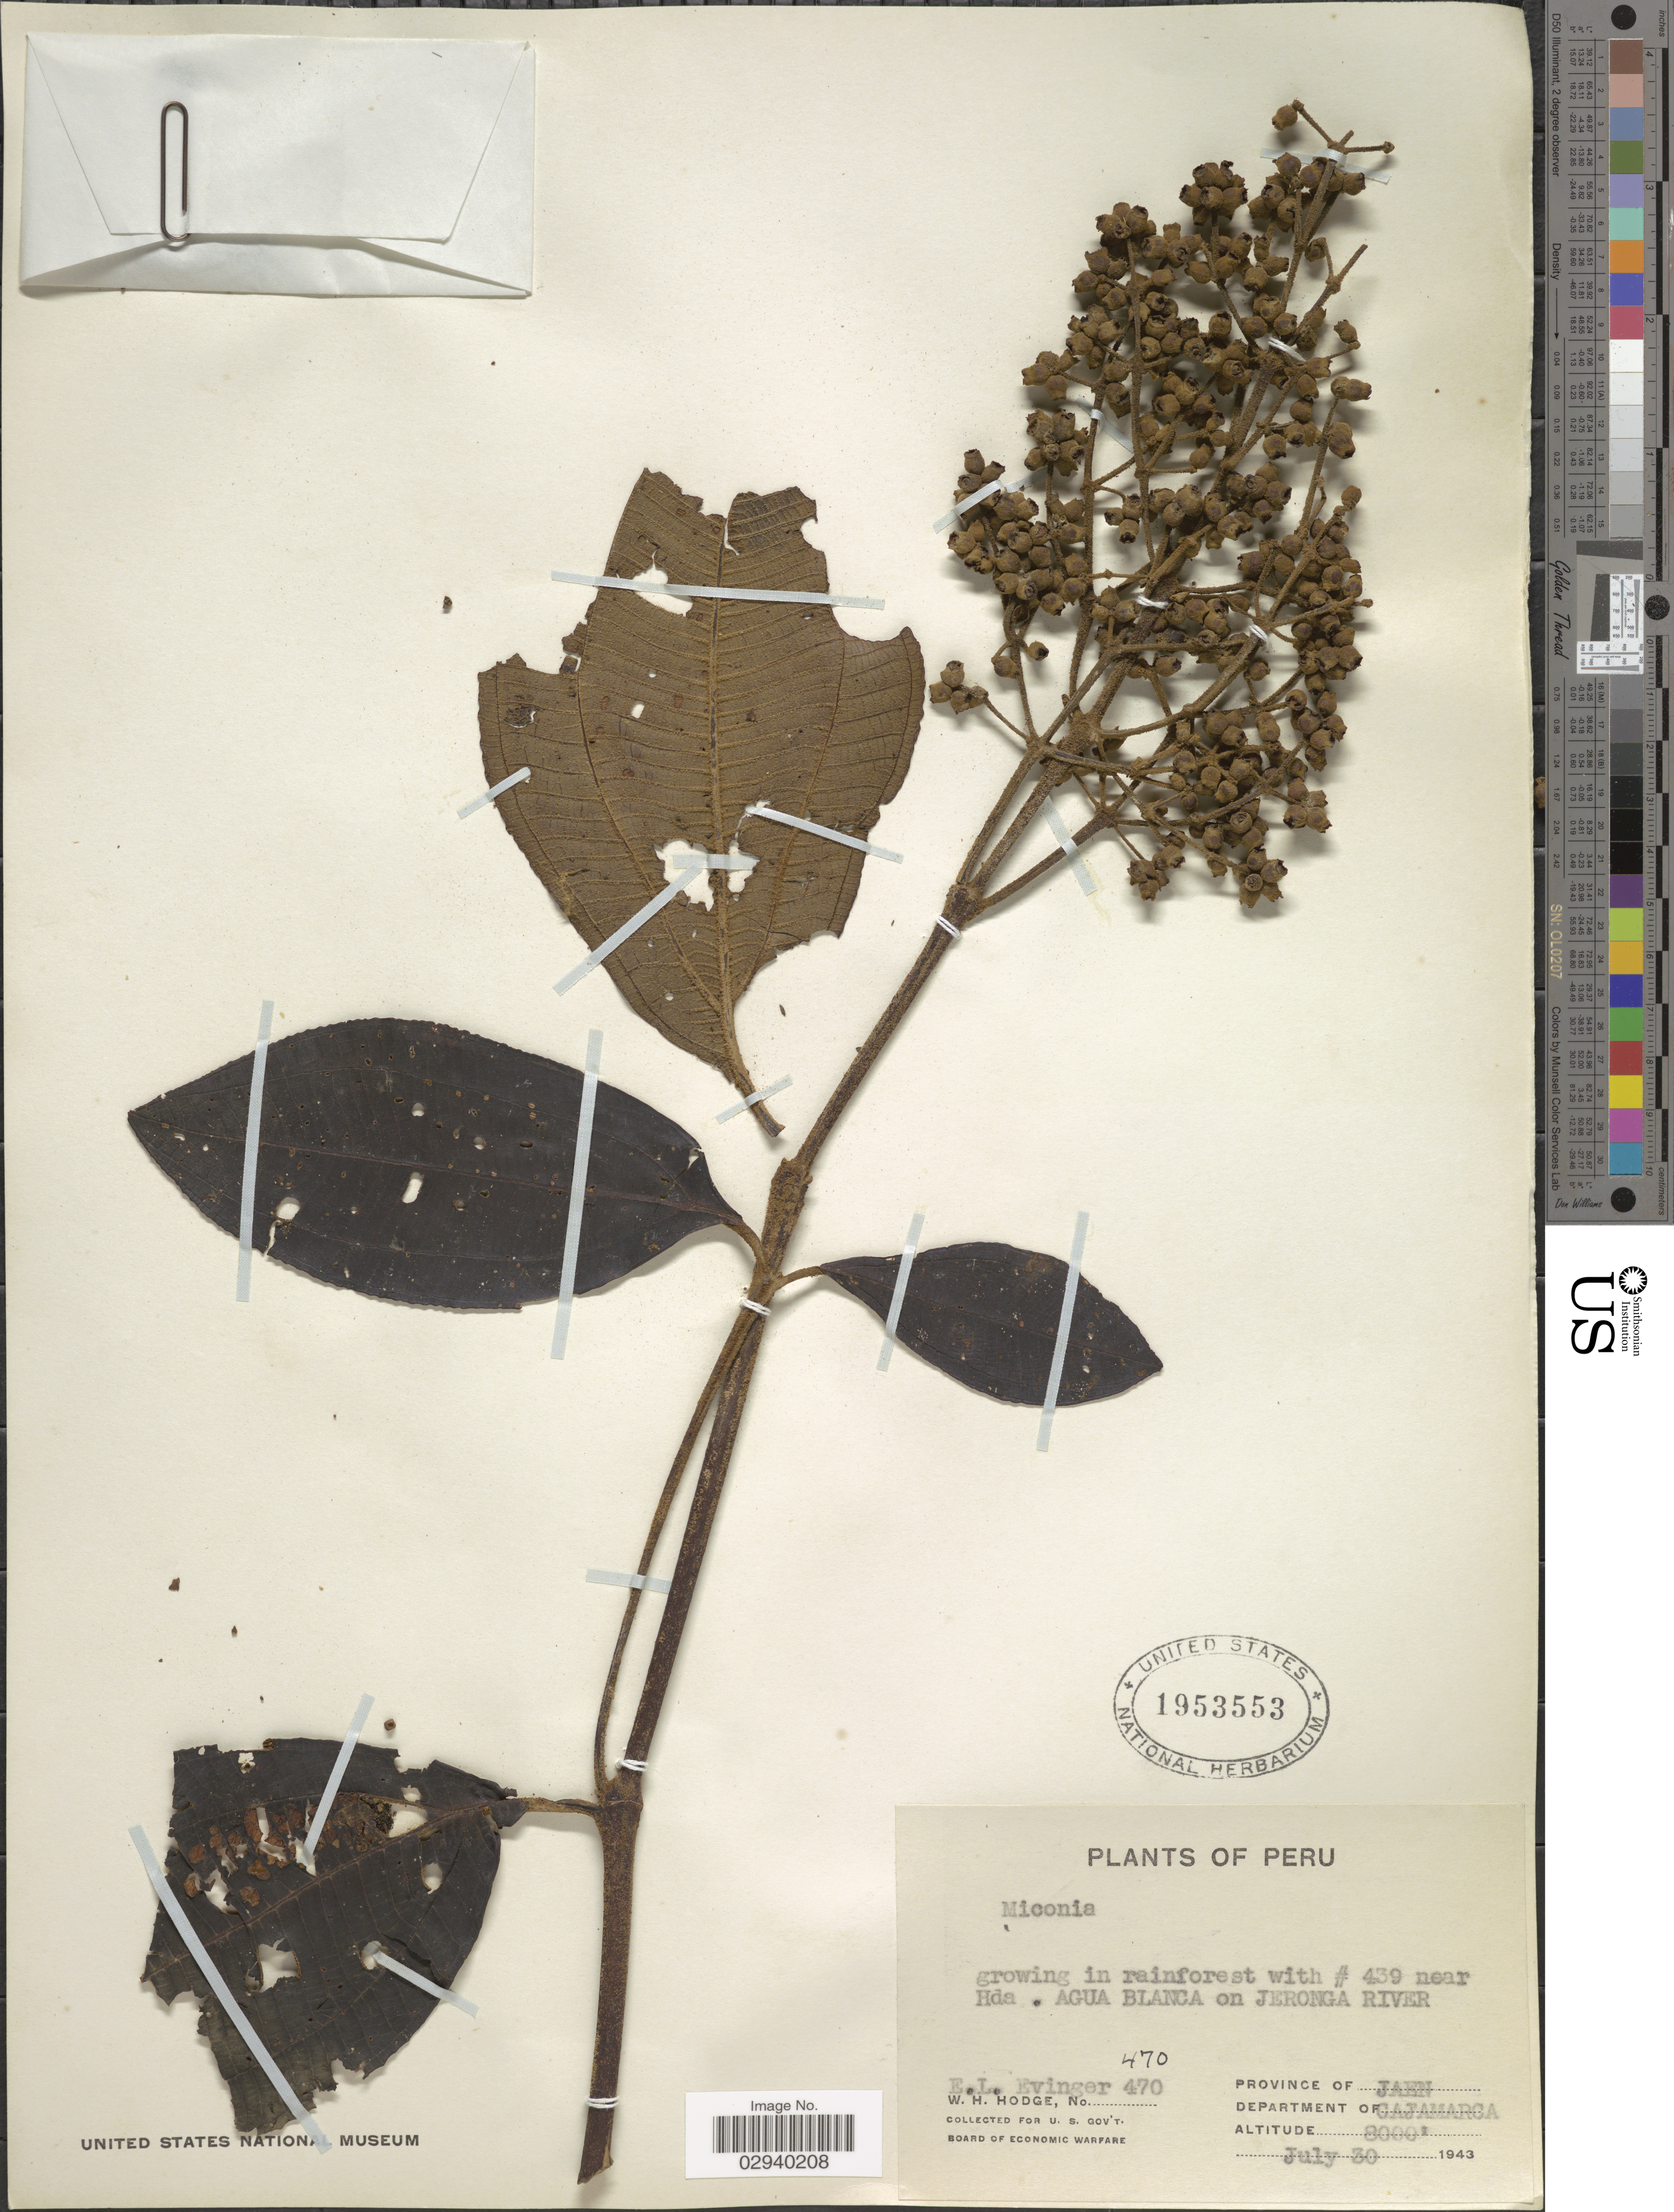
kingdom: Plantae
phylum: Tracheophyta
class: Magnoliopsida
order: Myrtales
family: Melastomataceae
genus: Miconia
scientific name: Miconia lasiostyla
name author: Gleason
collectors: E. Evinger & W. Hodge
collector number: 470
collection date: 1943-07-30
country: Peru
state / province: Cajamarca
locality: Agua Blanca on Jeronga River. Province of Jaen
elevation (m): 2438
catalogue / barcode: US 1953553